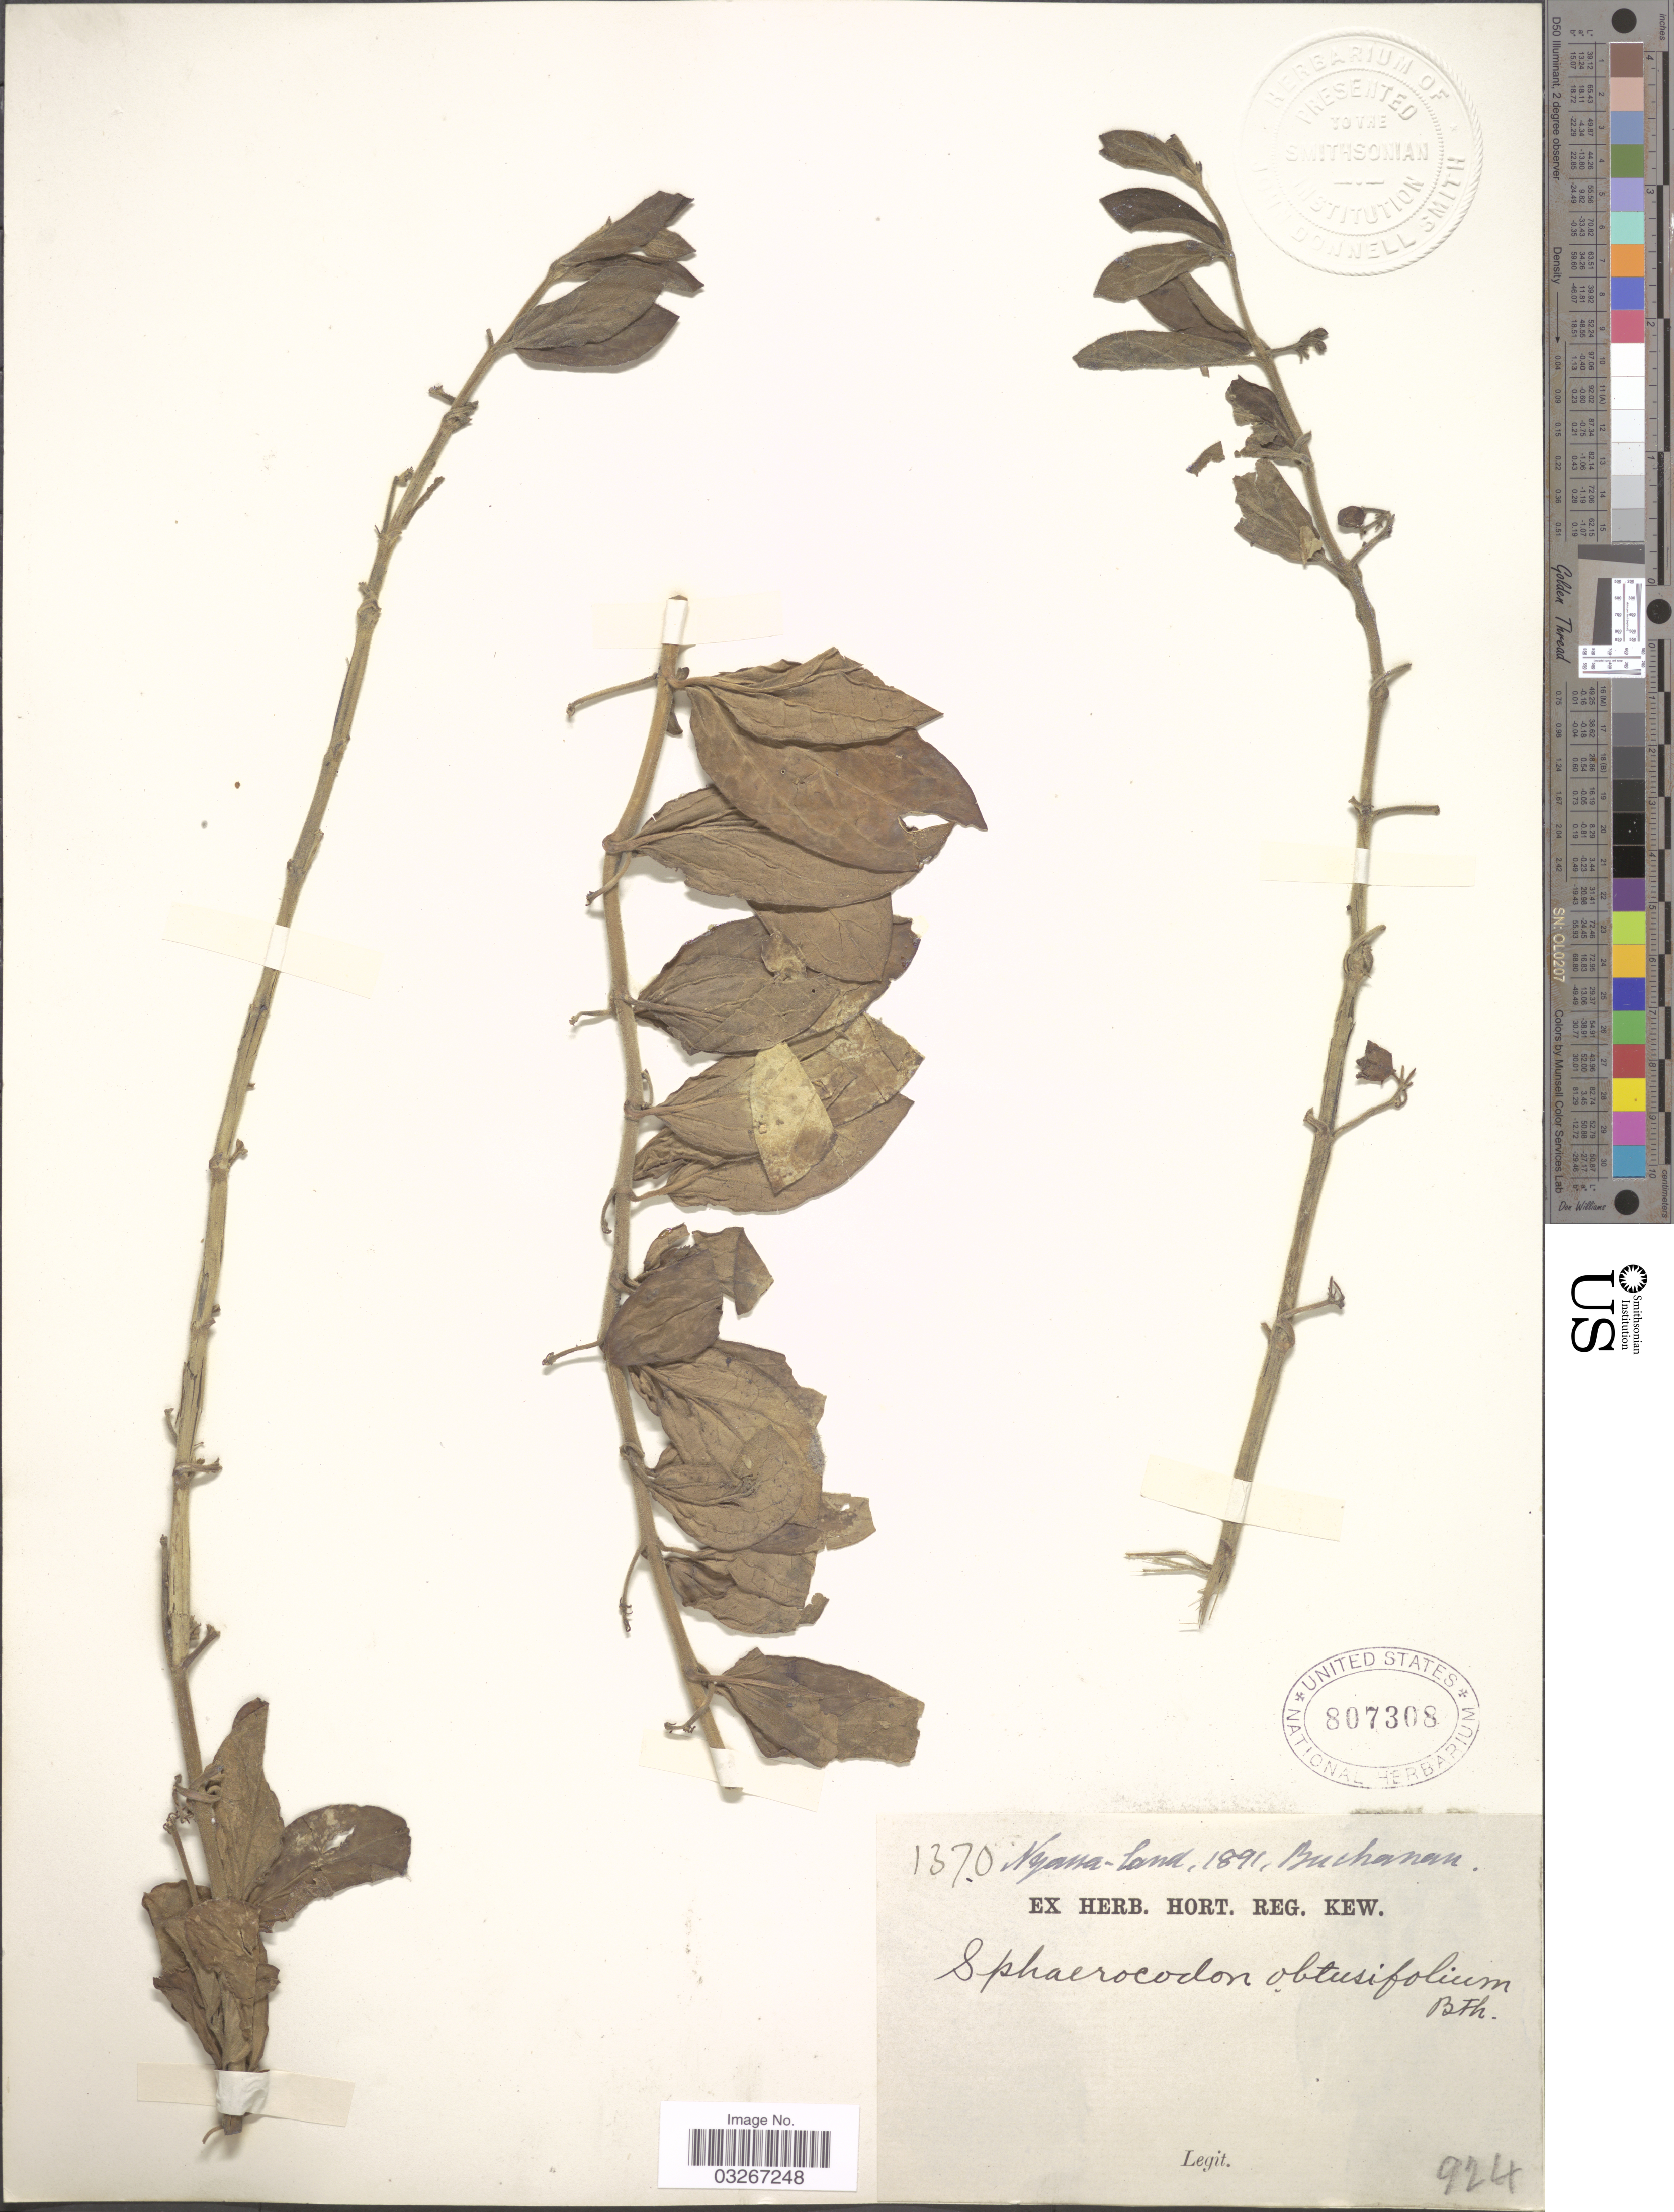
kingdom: Plantae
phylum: Tracheophyta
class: Magnoliopsida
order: Gentianales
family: Apocynaceae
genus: Sphaerocodon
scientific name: Sphaerocodon obtusifolium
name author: Benth.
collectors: -. Buchanan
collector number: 1370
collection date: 1891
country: Malawi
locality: Nyassa-land.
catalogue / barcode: US 807308